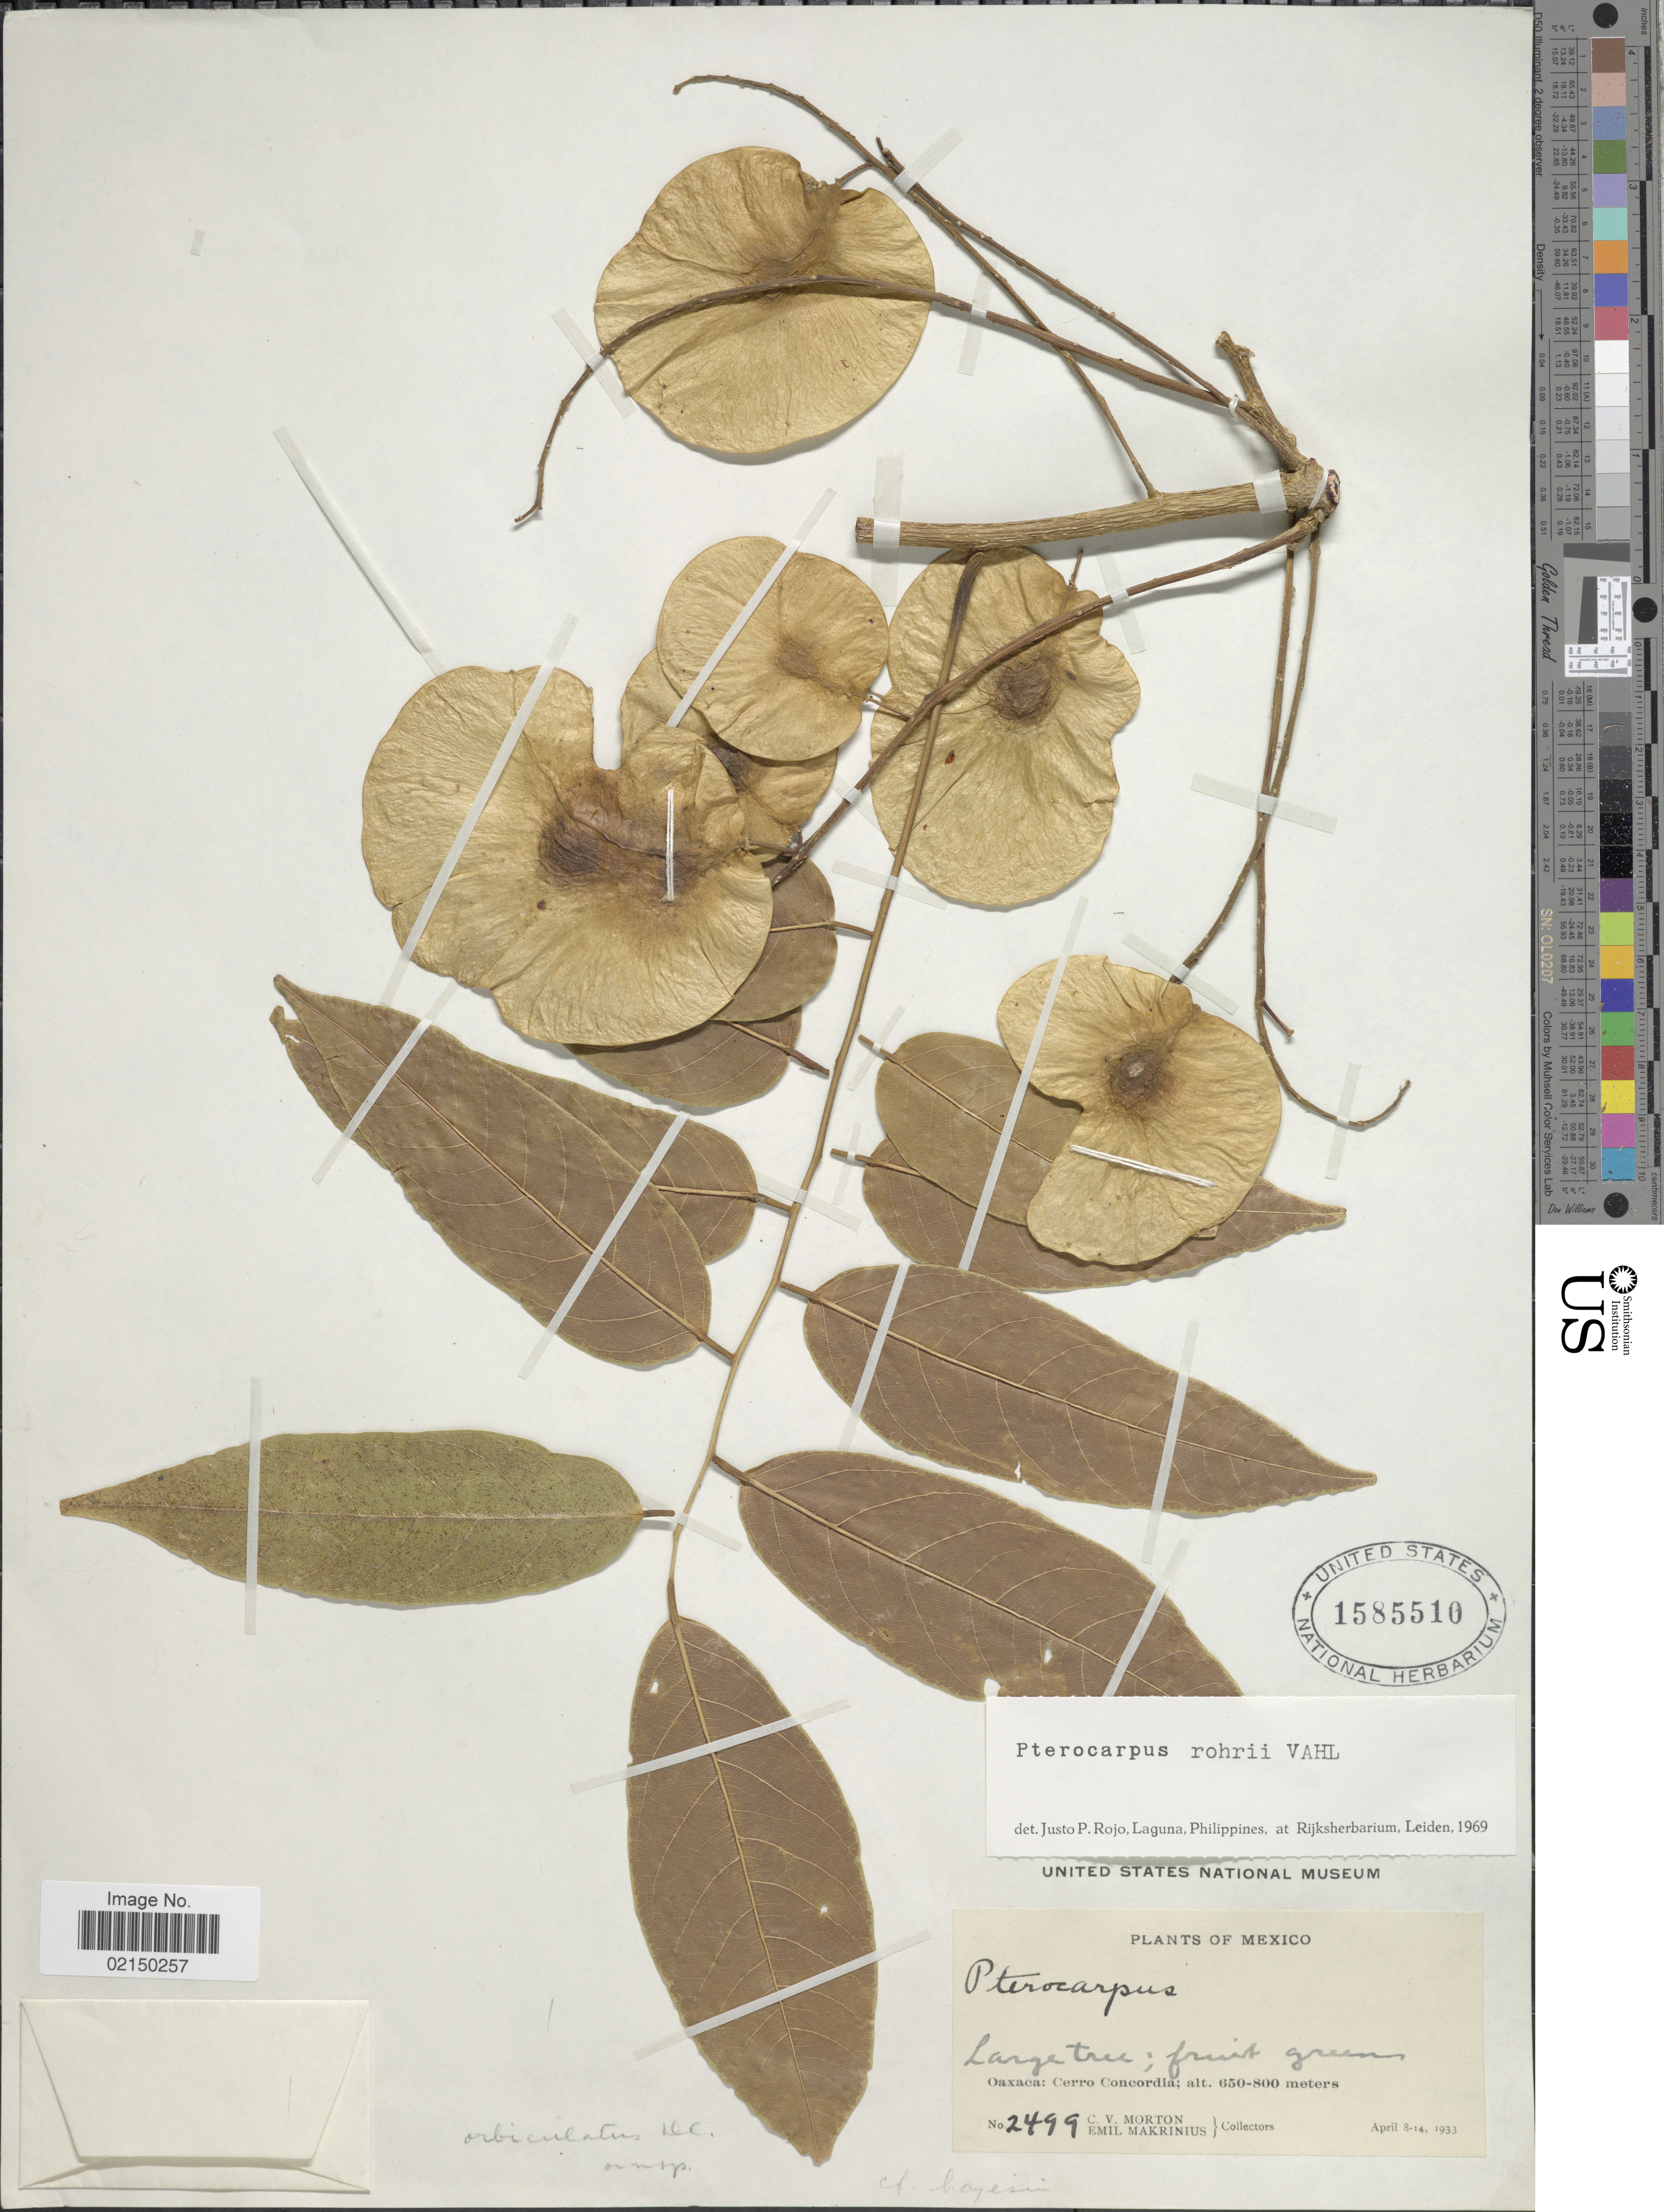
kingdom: Plantae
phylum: Tracheophyta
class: Magnoliopsida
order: Fabales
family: Fabaceae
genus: Pterocarpus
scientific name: Pterocarpus rohrii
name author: Vahl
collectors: C. V. Morton & E. Makrinius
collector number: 2499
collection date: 1933-04-08/1933-04-14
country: Mexico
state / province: Oaxaca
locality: Cerro Concordia.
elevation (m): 650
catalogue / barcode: US 1585510